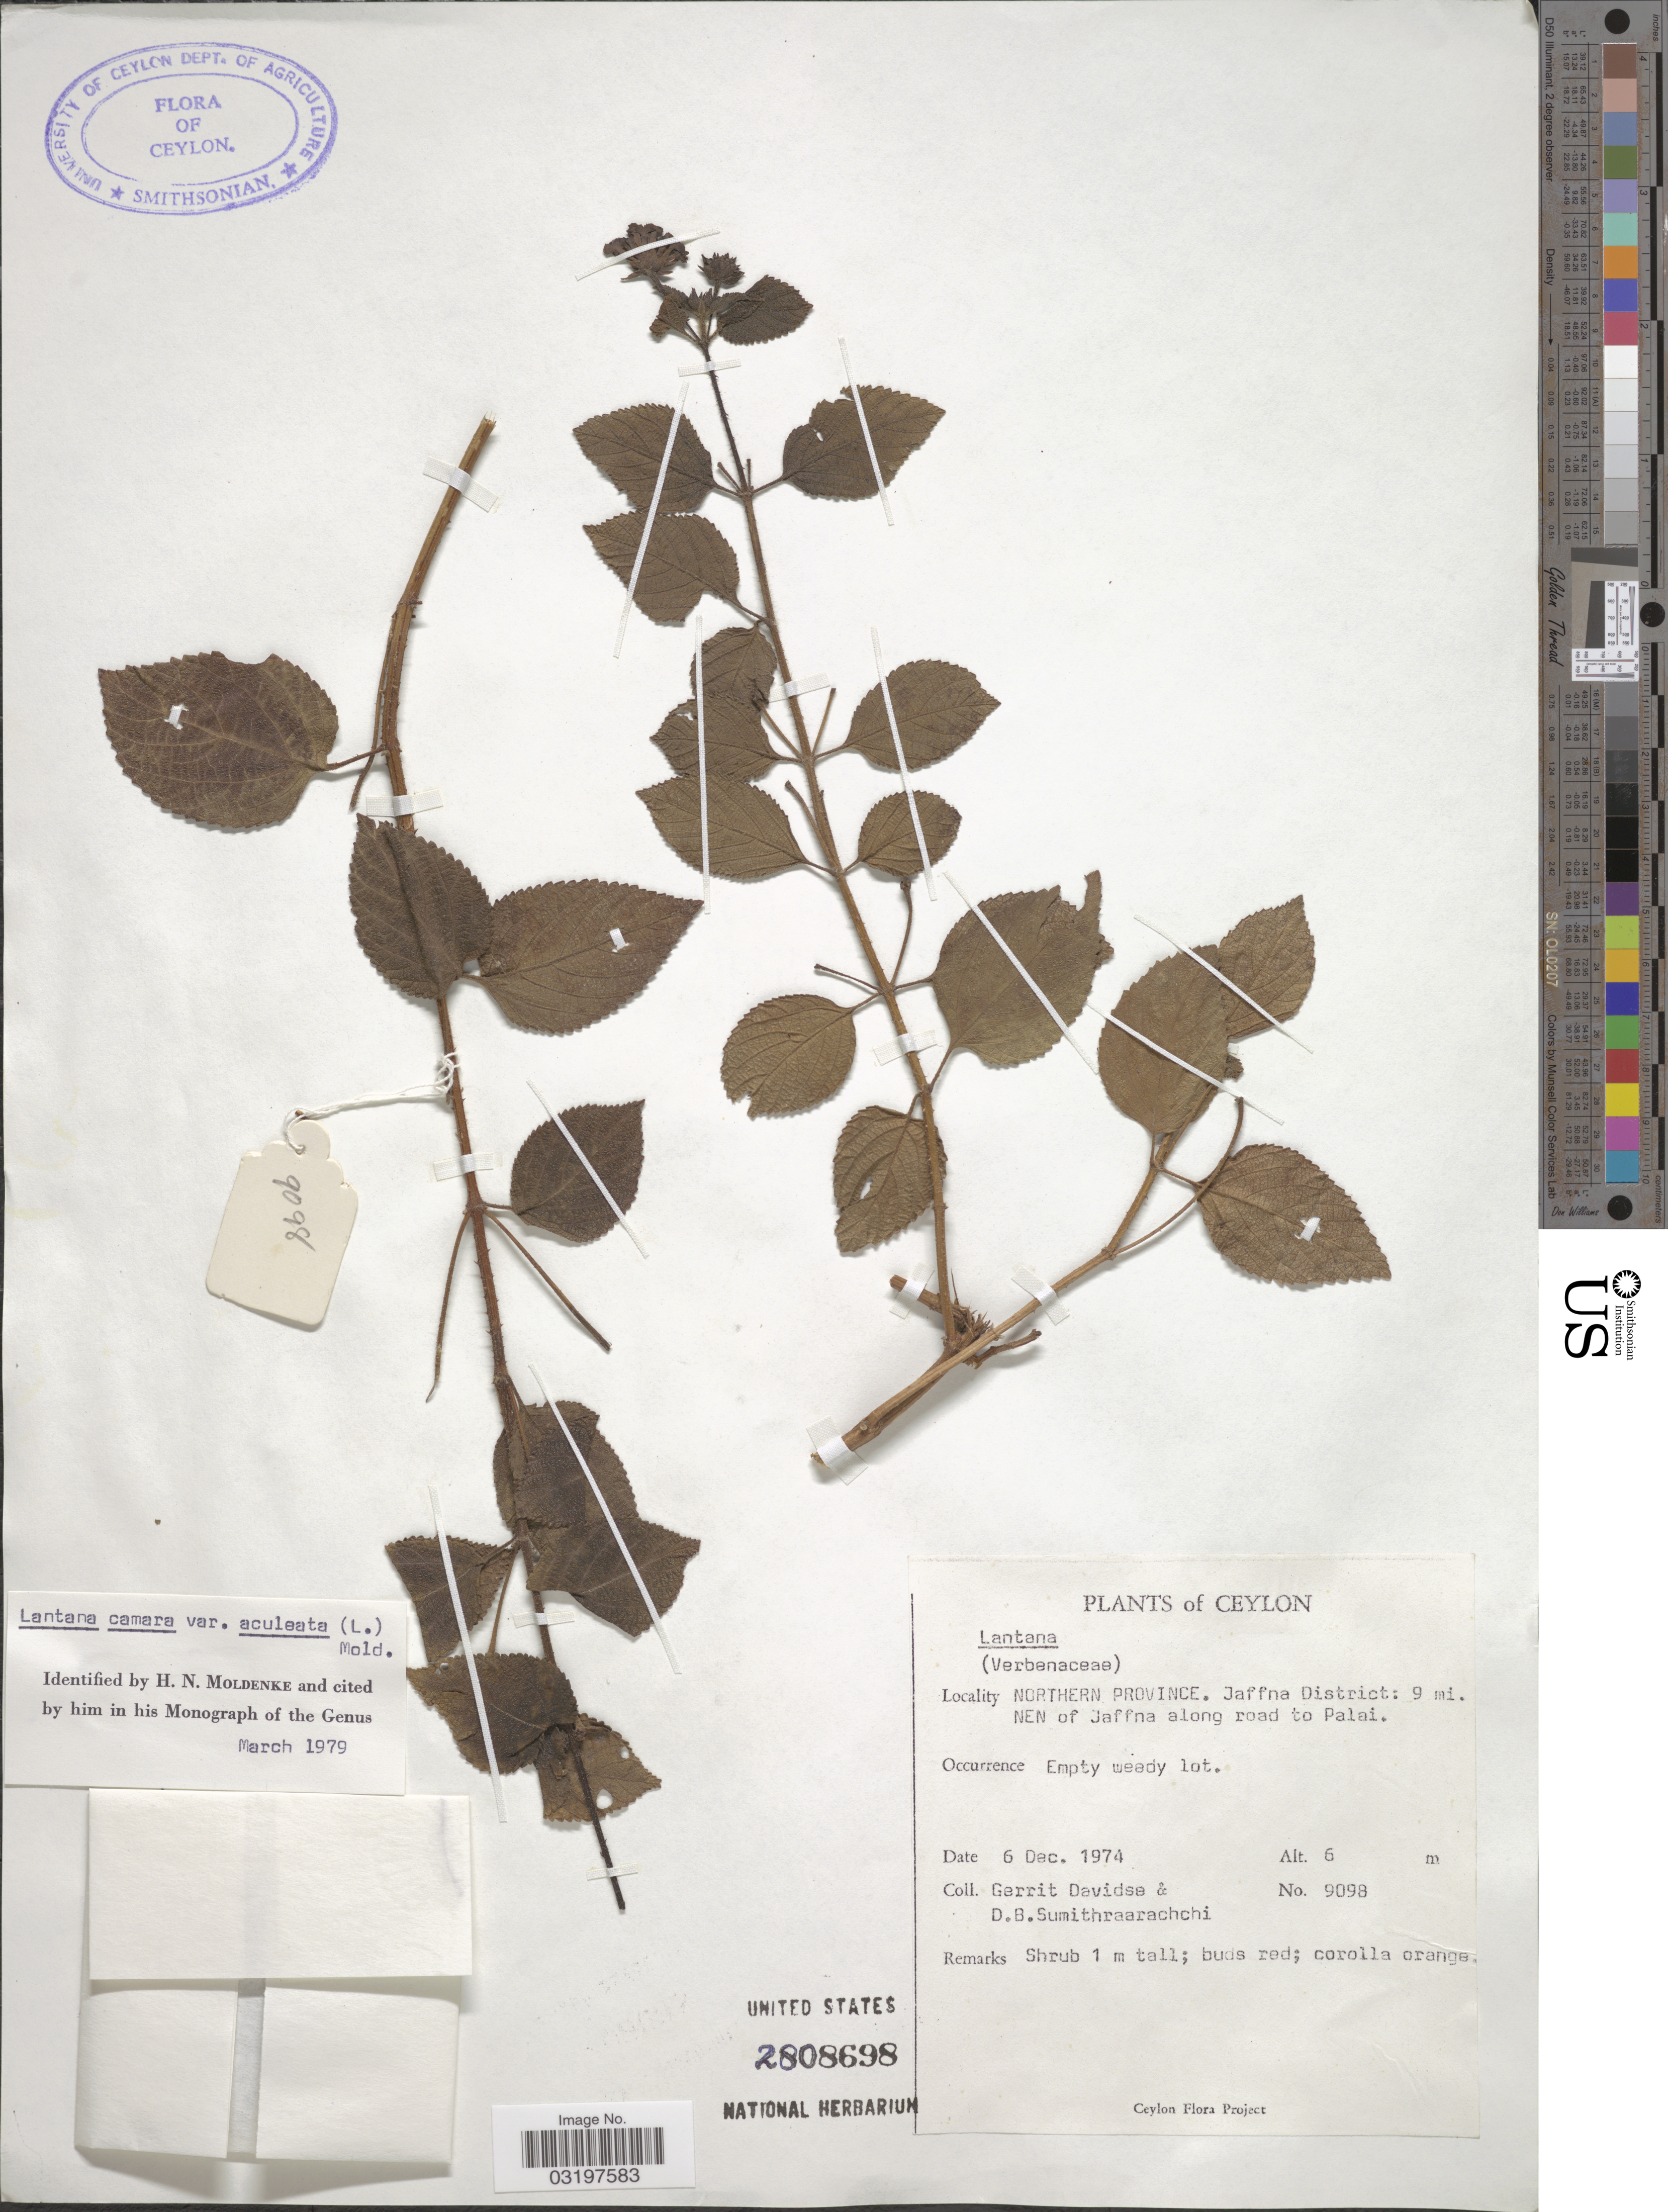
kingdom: Plantae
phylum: Tracheophyta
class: Magnoliopsida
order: Lamiales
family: Verbenaceae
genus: Lantana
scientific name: Lantana camara var. aculeata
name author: (L.) Moldenke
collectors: G. Davidse & D. B. Sumithraarachchi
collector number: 9098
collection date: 1974-12-06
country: Sri Lanka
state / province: Northern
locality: Ceylon. Jaffna District: 9 mi. Nen of Jaffna along road to Palai.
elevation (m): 6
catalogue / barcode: US 2808698